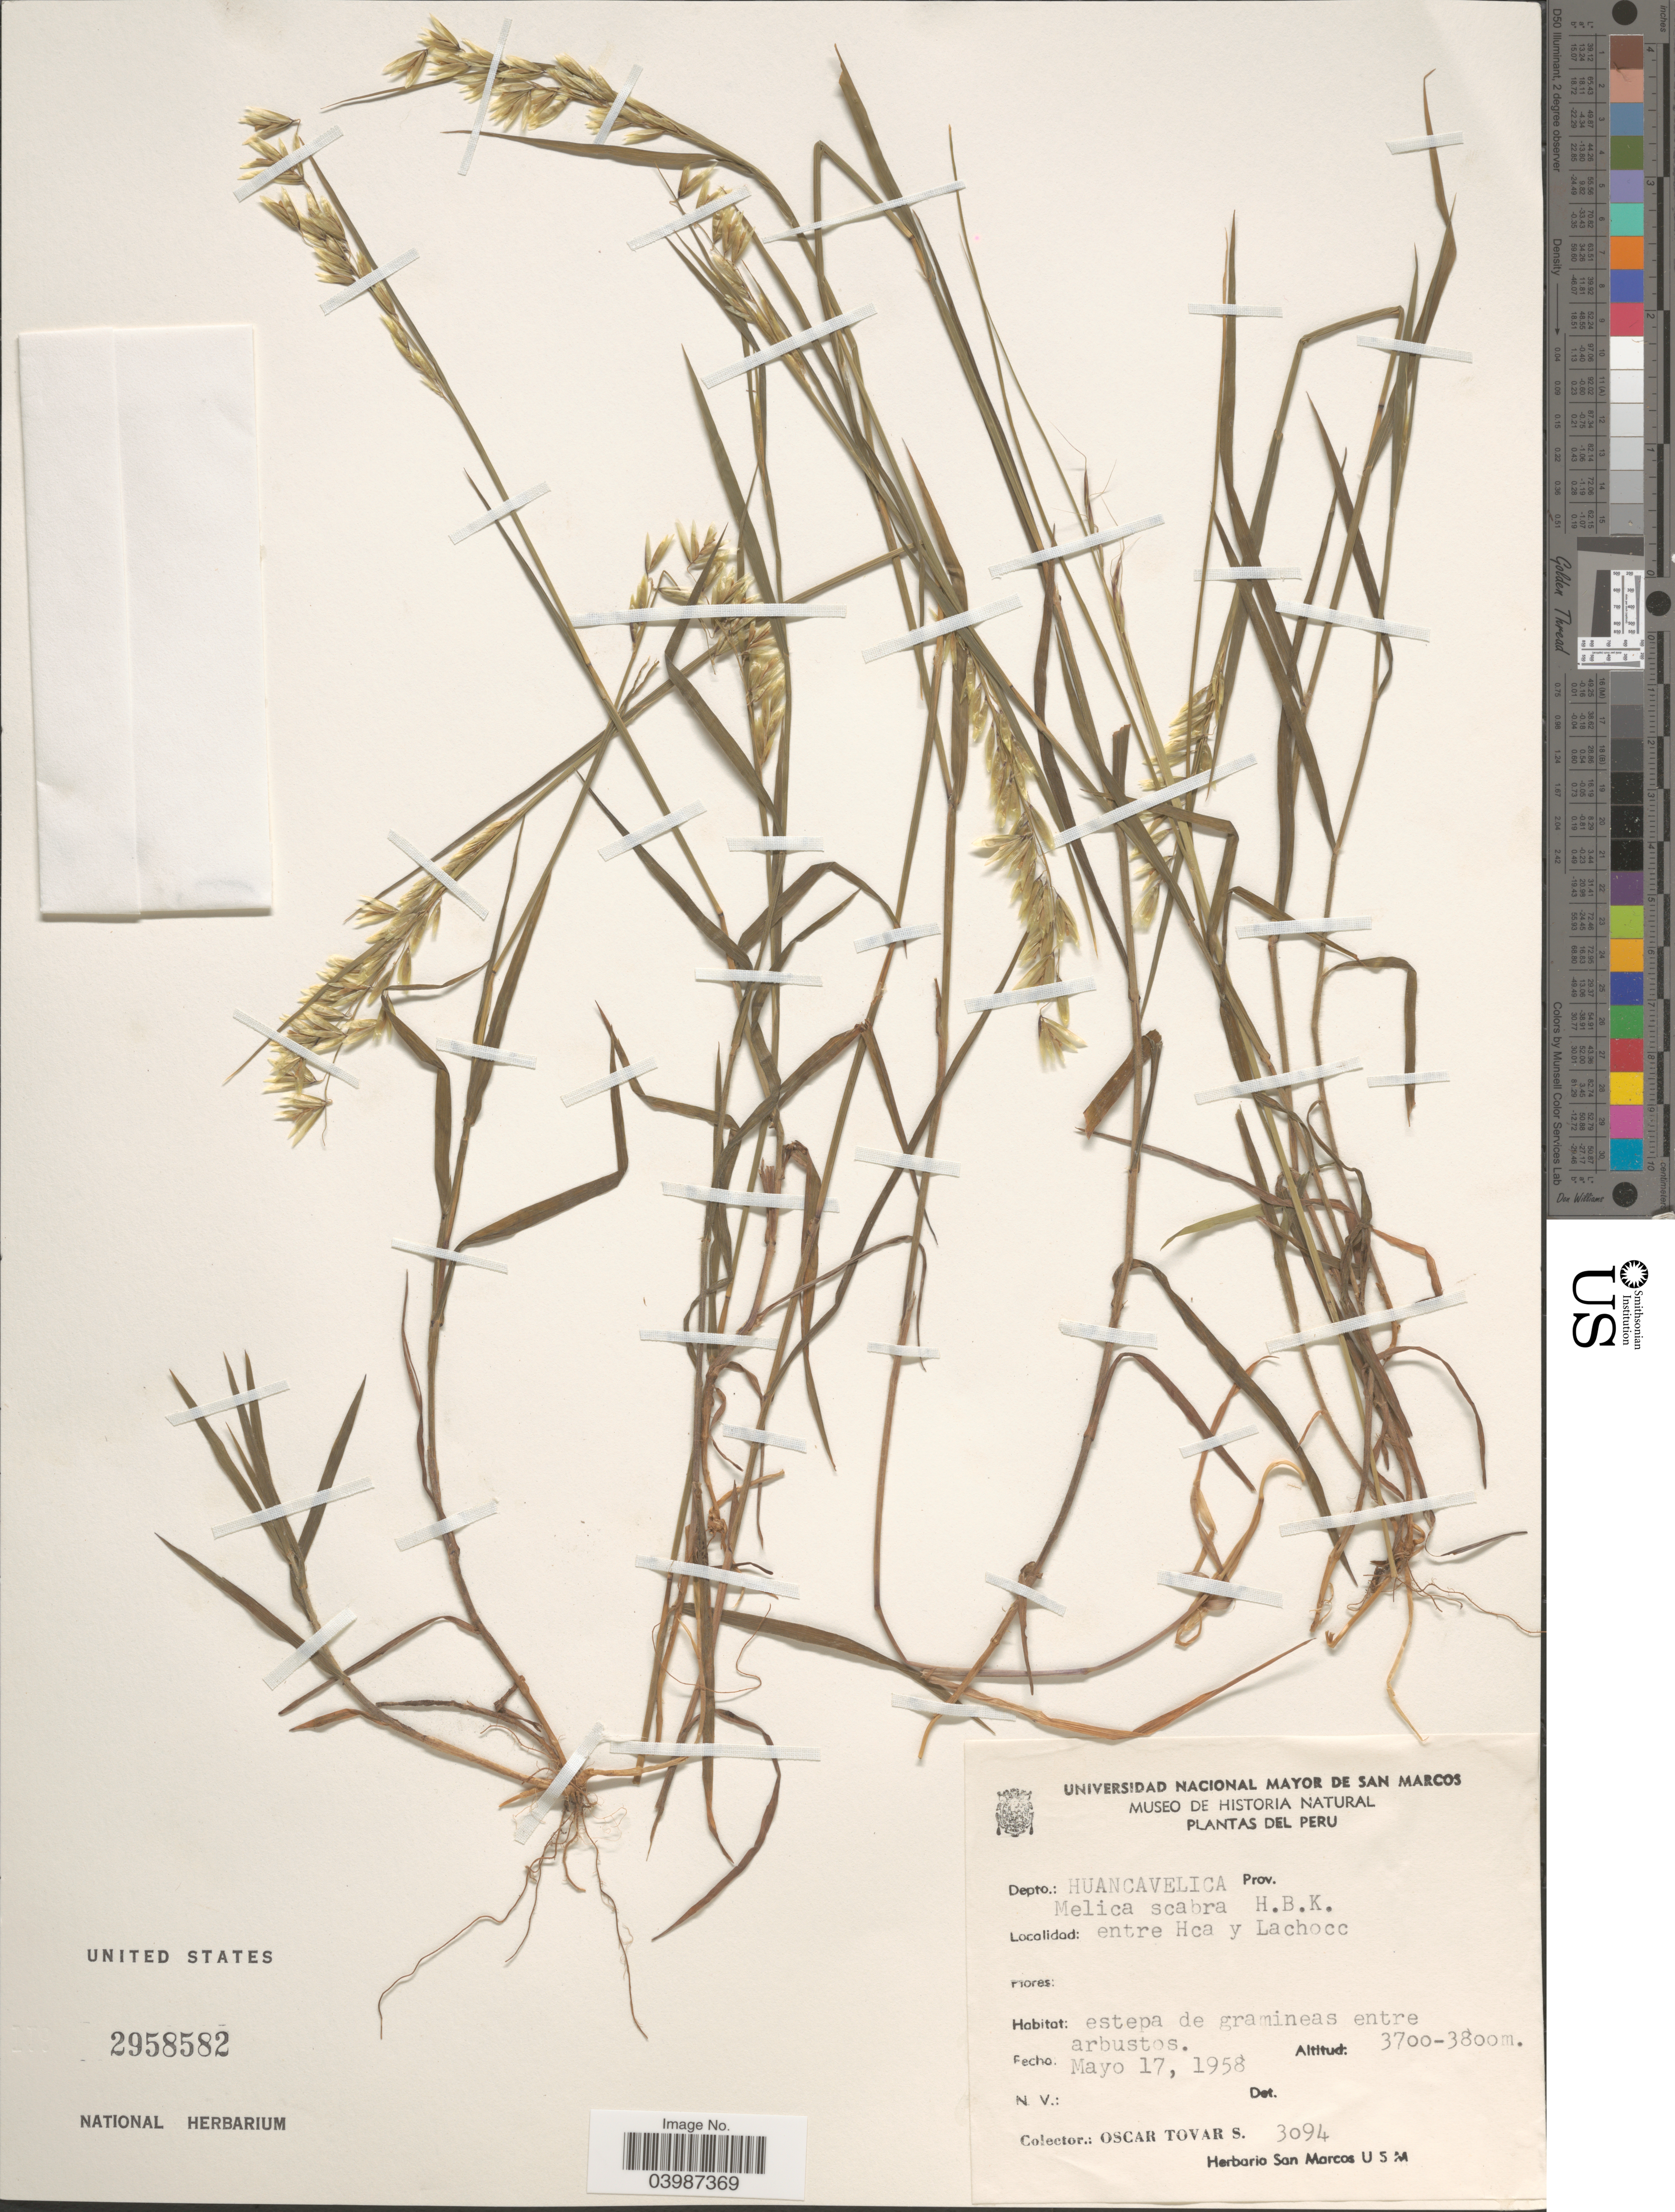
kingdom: Plantae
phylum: Tracheophyta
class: Liliopsida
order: Poales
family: Poaceae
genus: Melica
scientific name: Melica scabra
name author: Kunth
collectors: Ó. Tovar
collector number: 3094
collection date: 1958-05-17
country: Peru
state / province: Huancavelica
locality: Depto. Huancavelica. Entre Hca y Lachocc.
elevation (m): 3700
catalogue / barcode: US 2958582